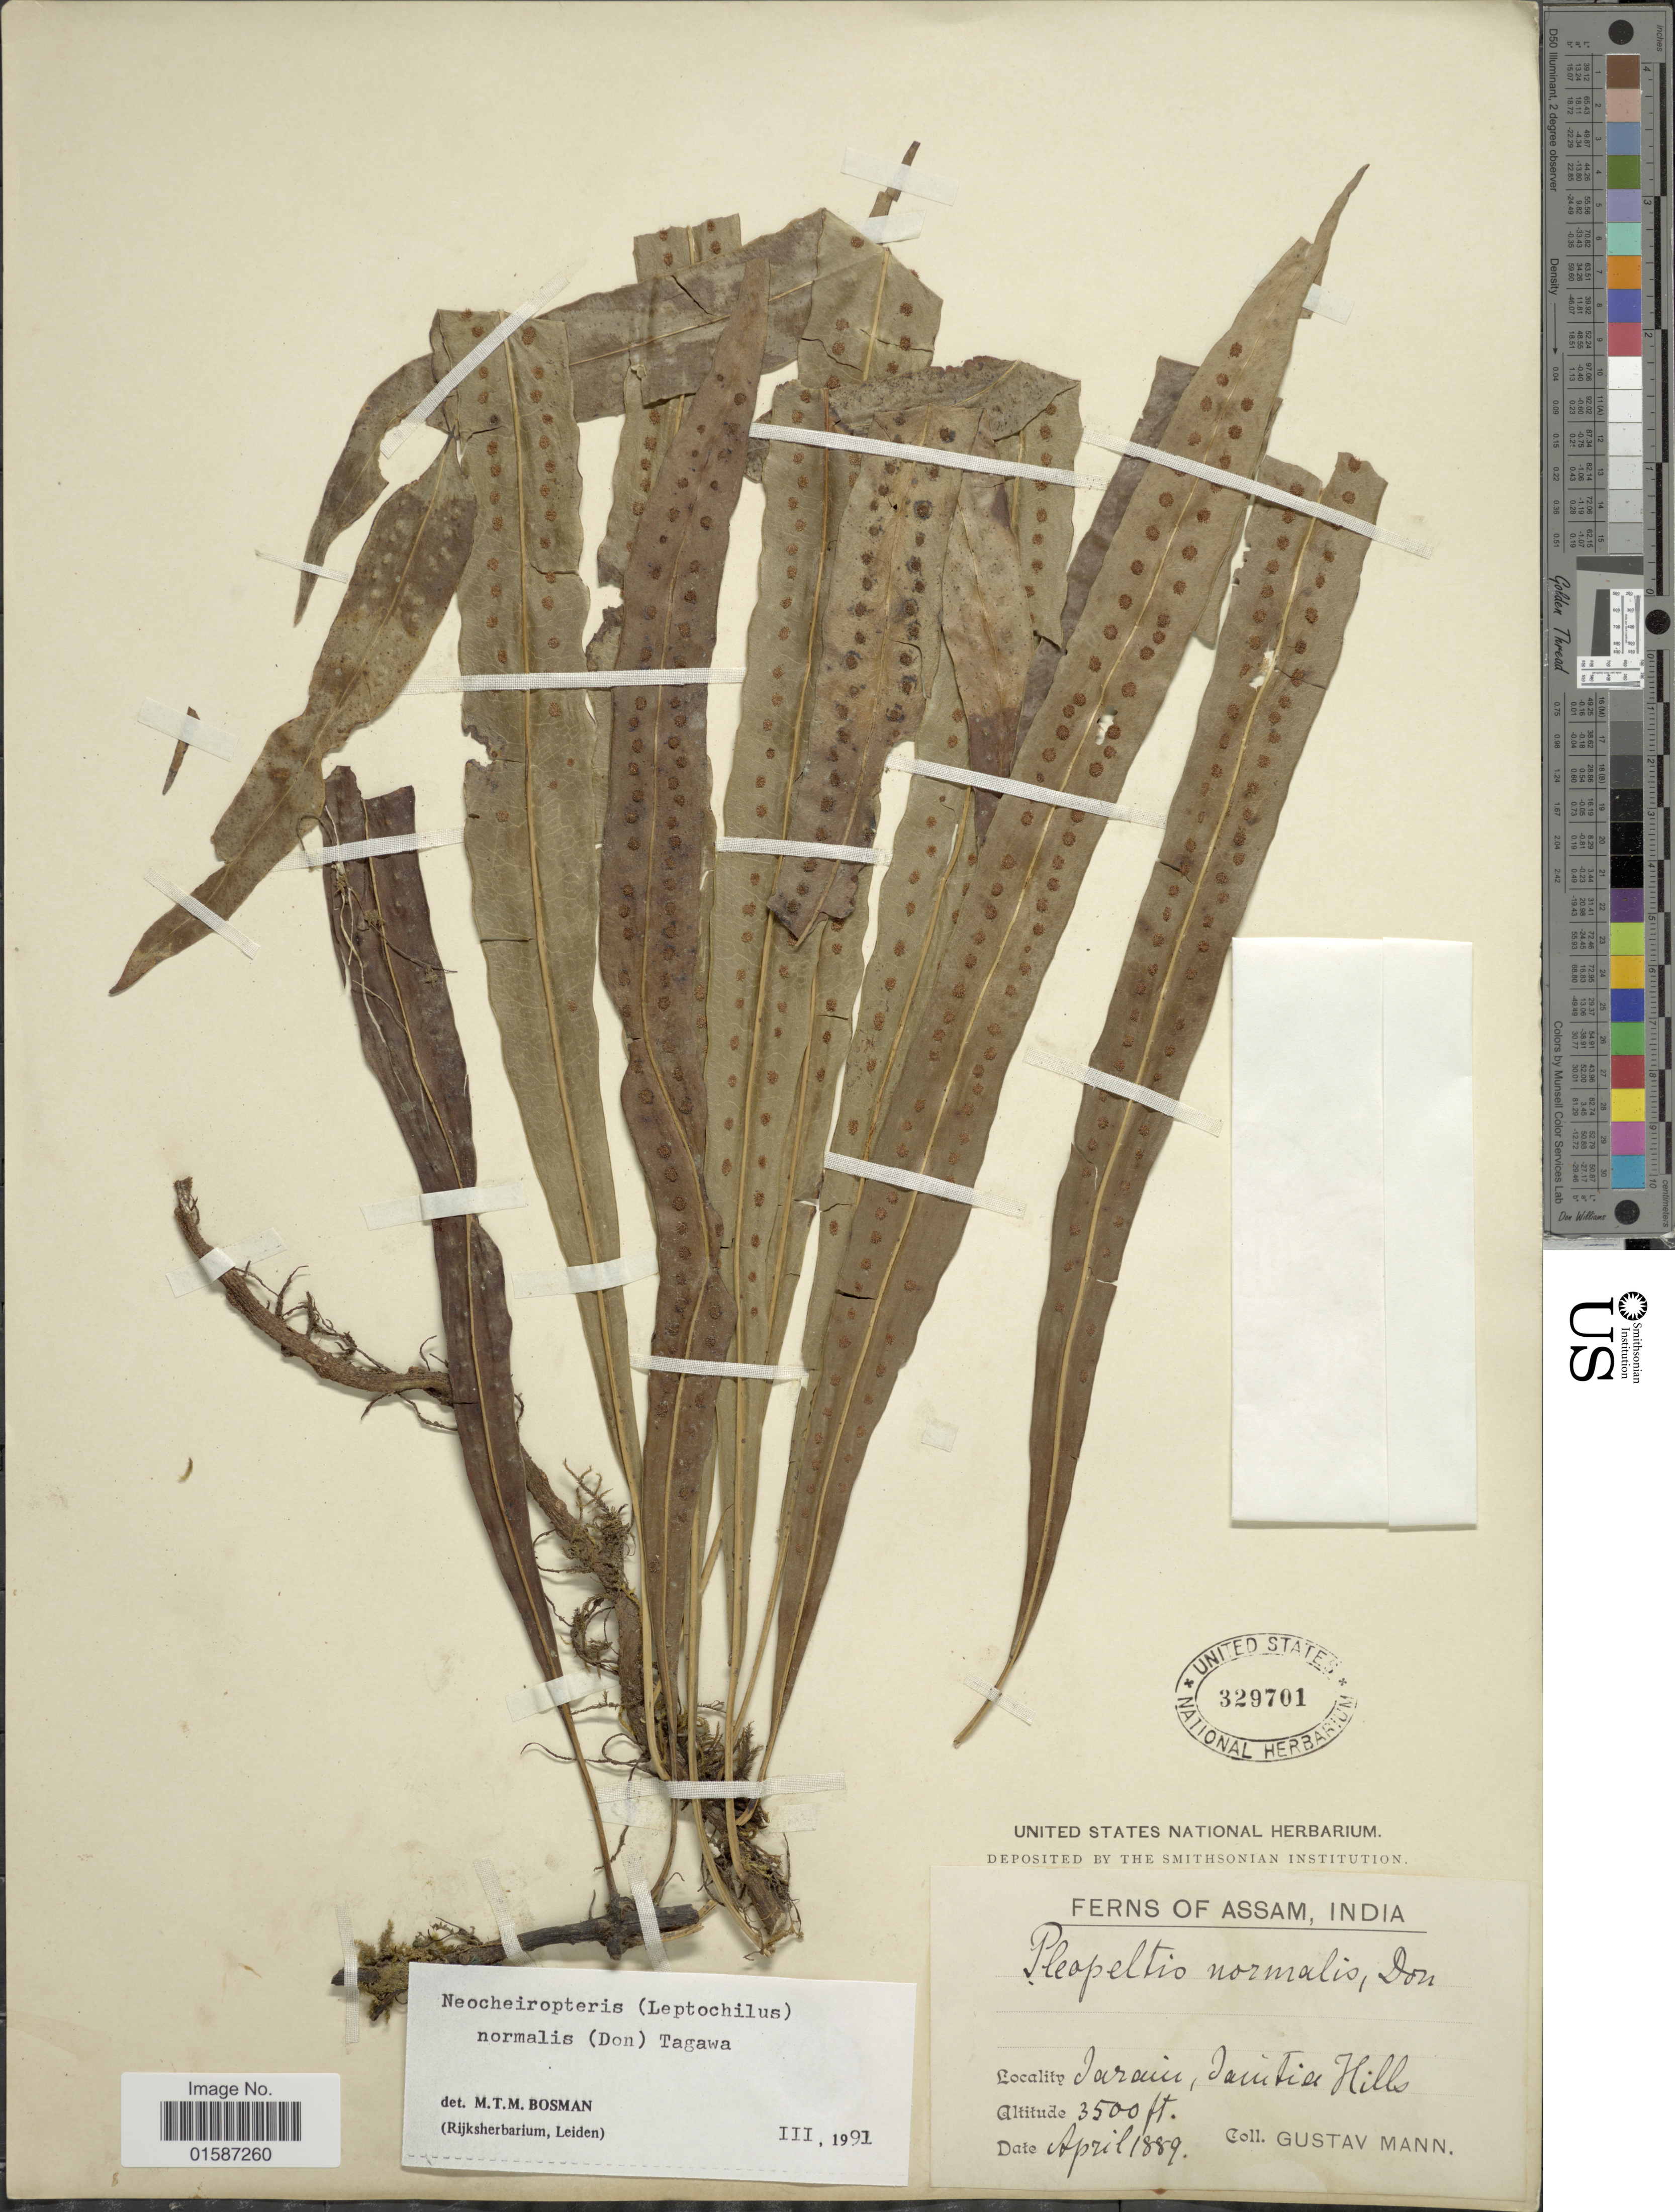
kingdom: Plantae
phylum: Tracheophyta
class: Polypodiopsida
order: Polypodiales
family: Polypodiaceae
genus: Tricholepidium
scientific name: Tricholepidium normale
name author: (D. Don) Ching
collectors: G. Mann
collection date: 1889-04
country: India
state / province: Meghalaya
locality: Assam, India, Jarain, Jaintia Hills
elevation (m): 1067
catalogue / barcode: US 329701